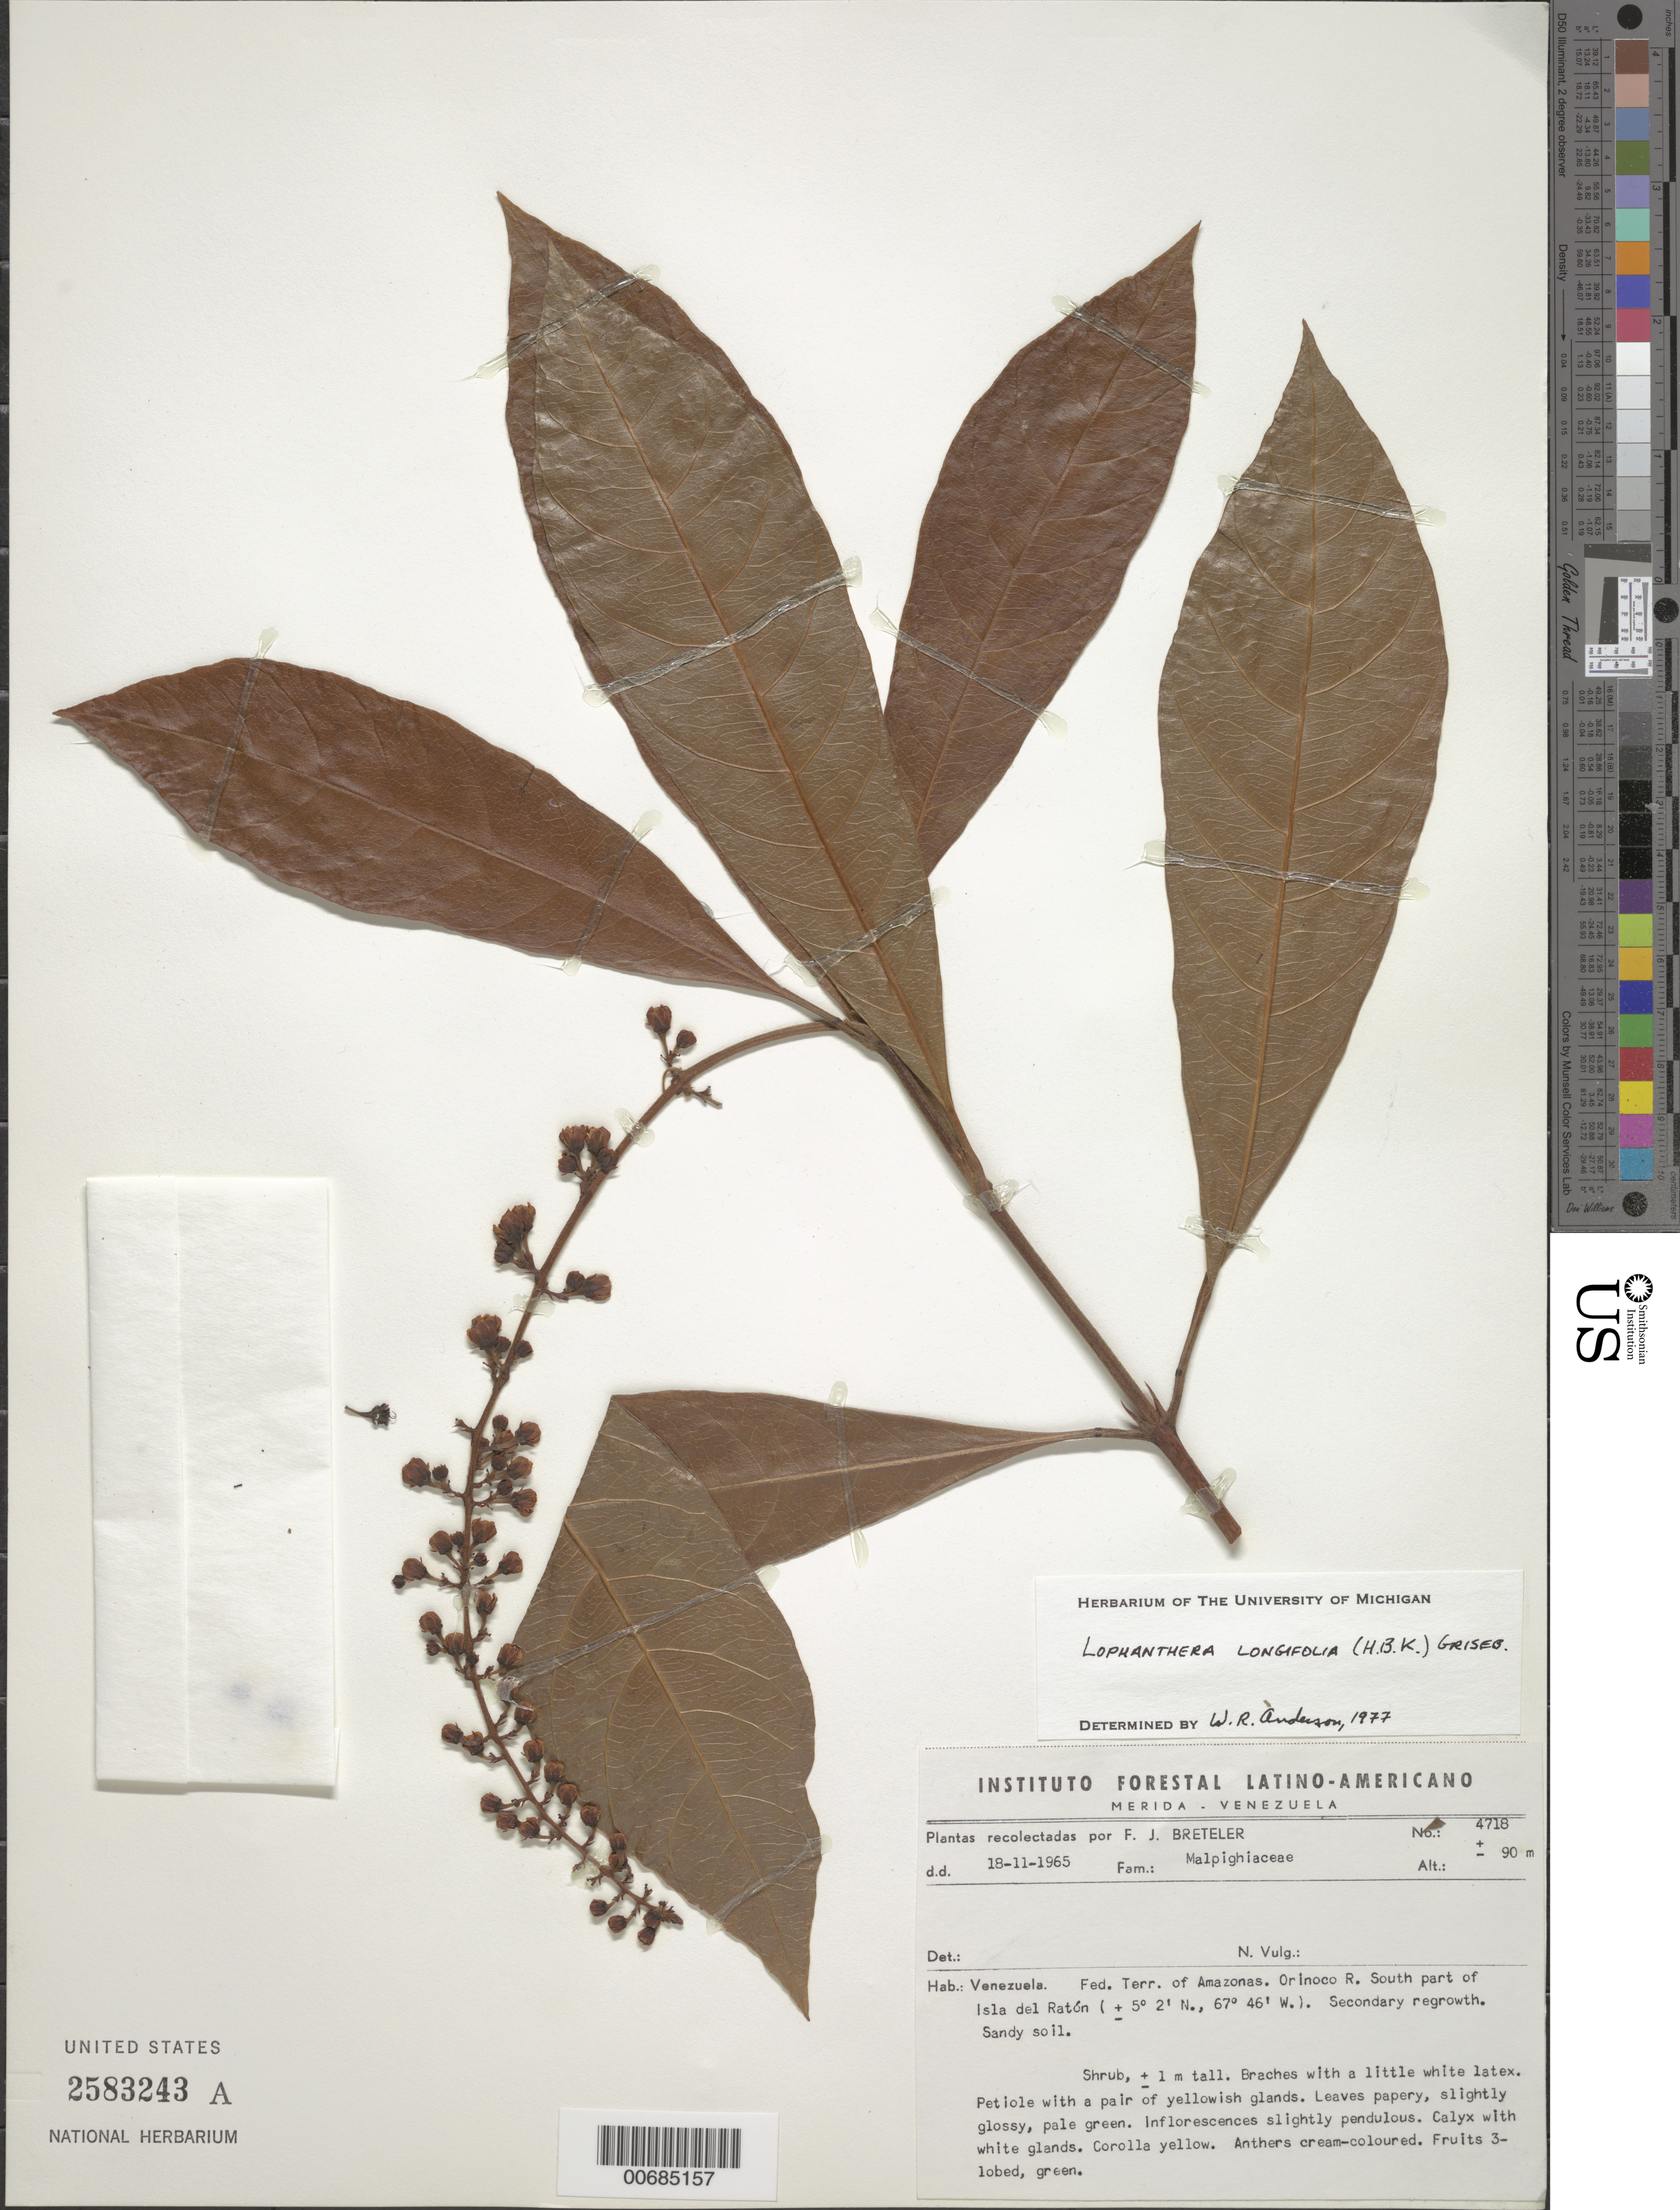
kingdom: Plantae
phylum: Tracheophyta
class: Magnoliopsida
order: Malpighiales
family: Malpighiaceae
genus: Lophanthera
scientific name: Lophanthera longifolia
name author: (Kunth) Griseb.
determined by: Anderson, W. R., (MICH), University of Michigan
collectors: F. J. Breteler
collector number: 4718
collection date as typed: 18-Nov-65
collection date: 1965-11-18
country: Venezuela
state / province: Amazonas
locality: Orinoco R., southern part of Isla del Ratón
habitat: Secondary regrowth, sandy soil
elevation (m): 90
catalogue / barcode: US 2583243A